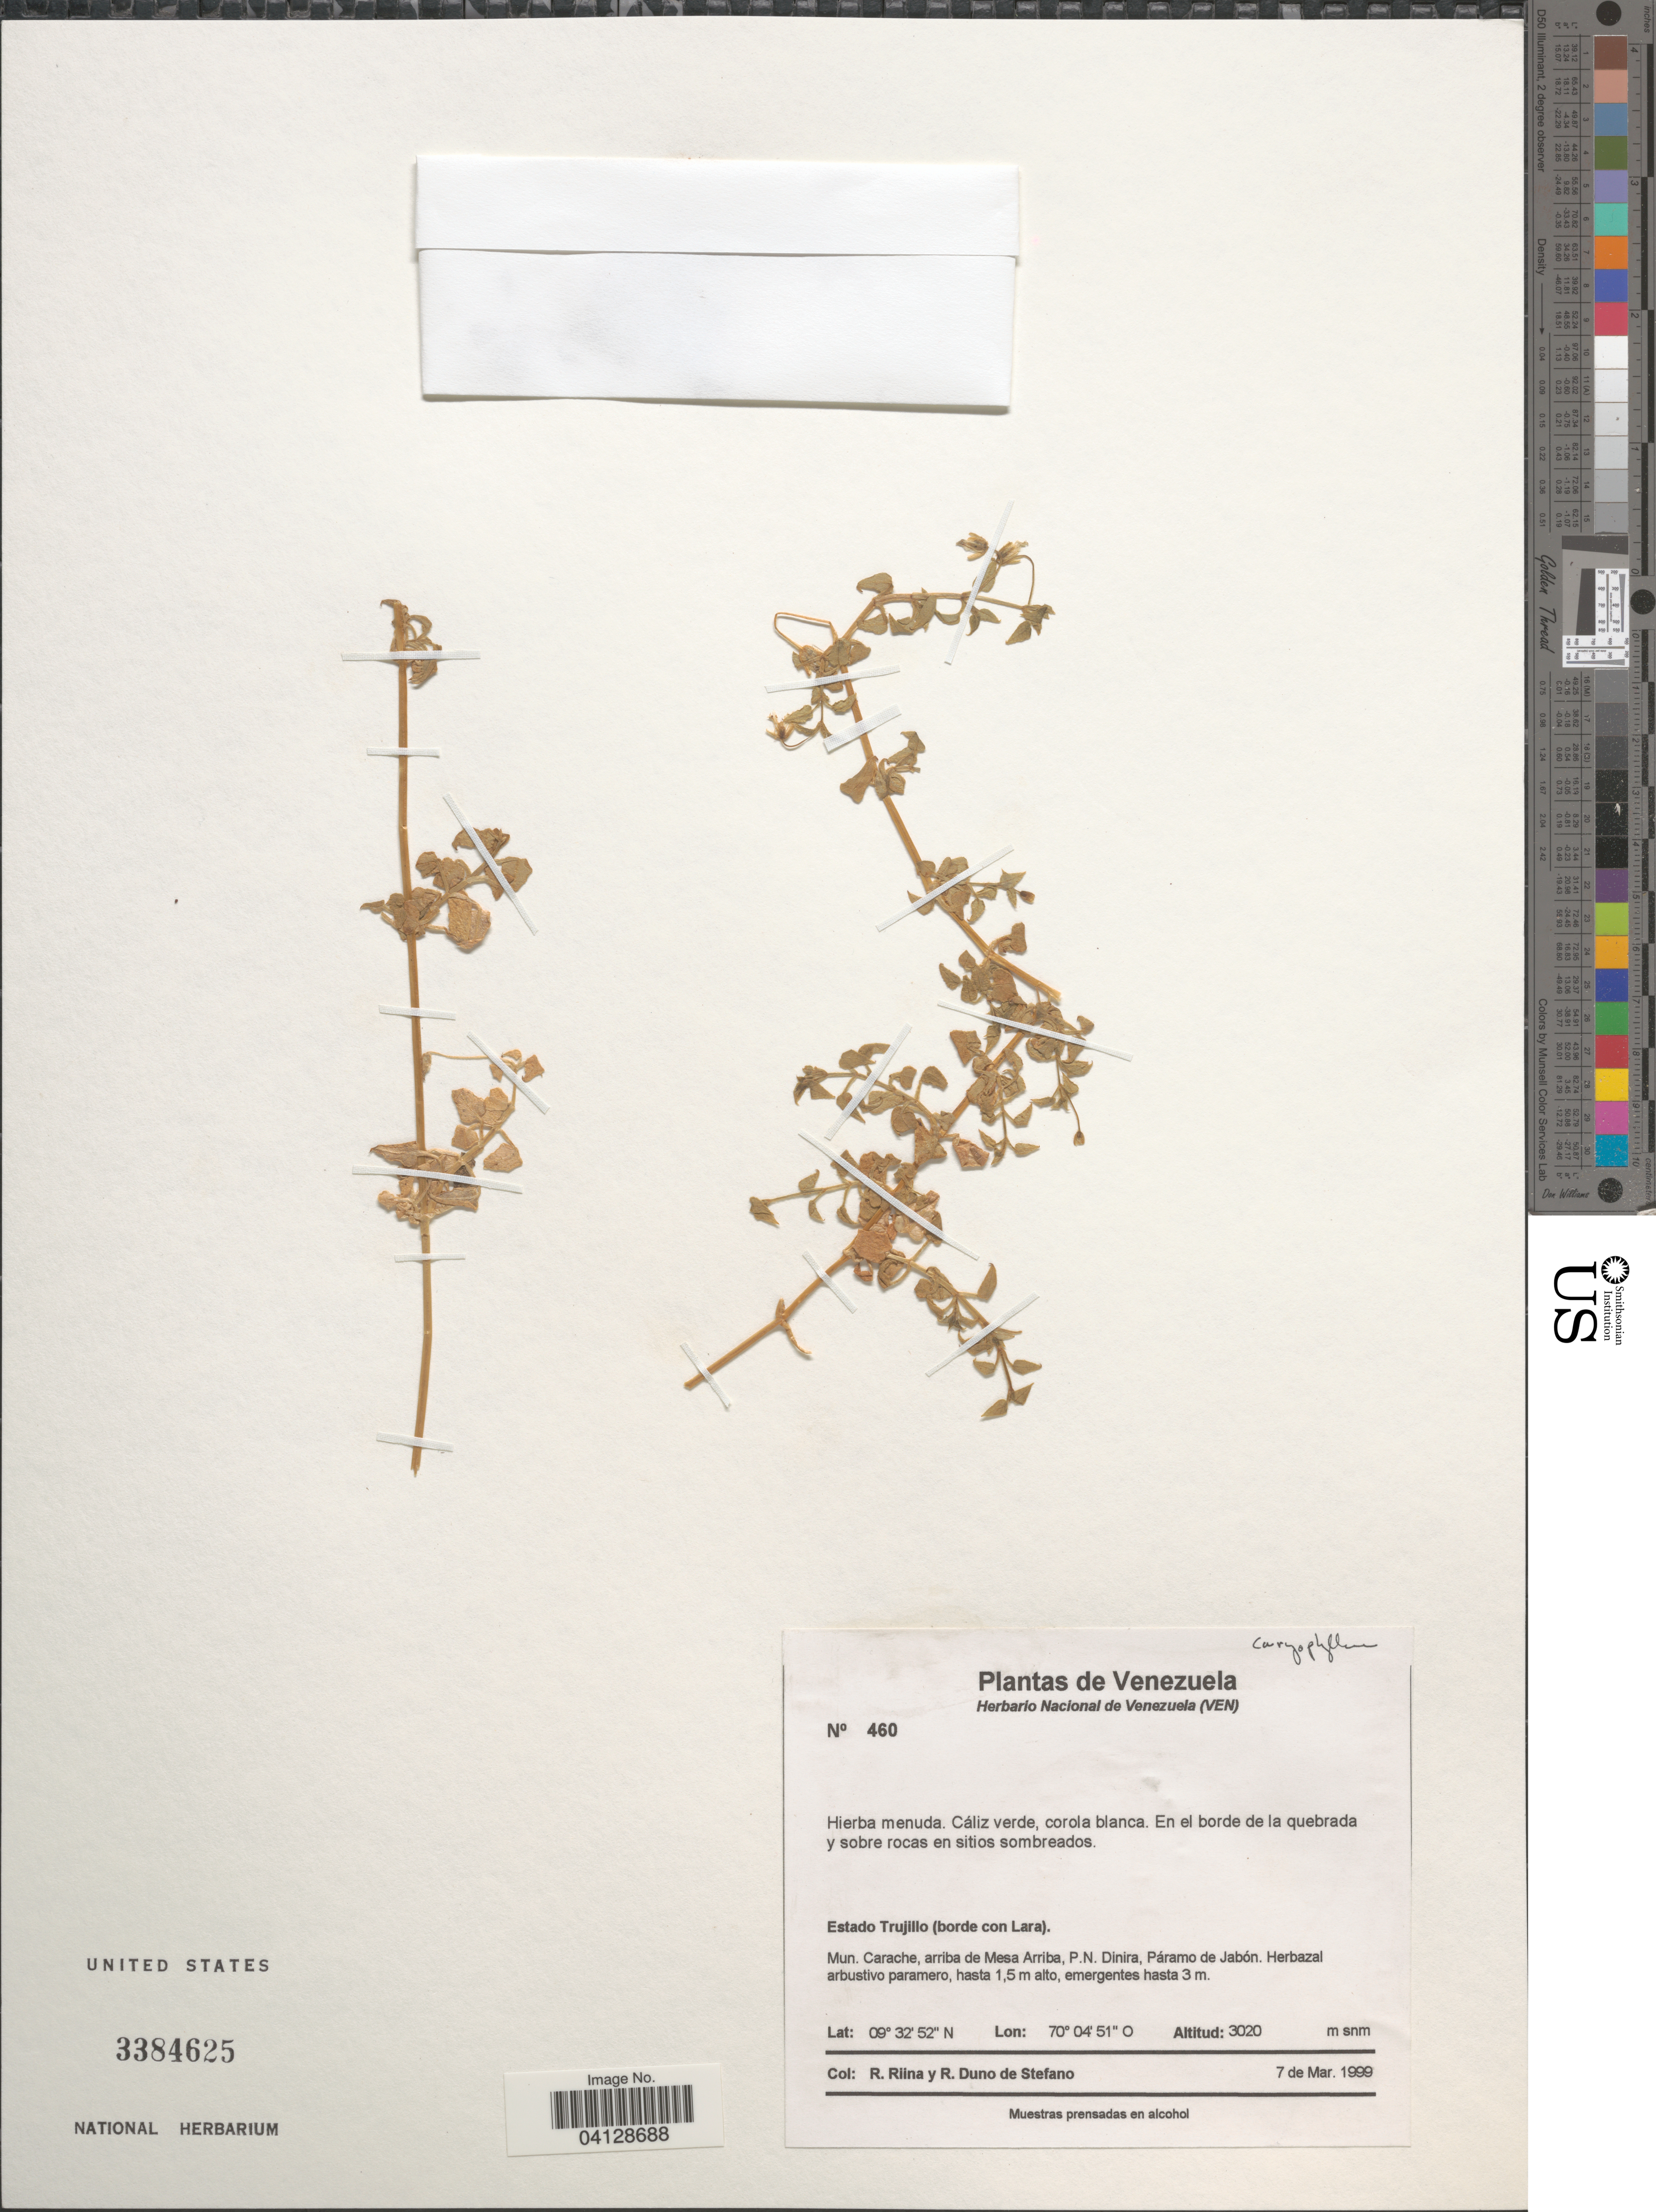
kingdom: Plantae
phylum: Tracheophyta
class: Magnoliopsida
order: Caryophyllales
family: Caryophyllaceae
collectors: R. Riina & R. Duno de Stefano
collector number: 460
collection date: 1999-03-07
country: Venezuela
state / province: Trujillo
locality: (borde con Lara). Mun. Carache, arriba de Mesa Arriba, P.N. Dinira, Páramo de Jabón.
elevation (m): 3020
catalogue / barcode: US 3384625